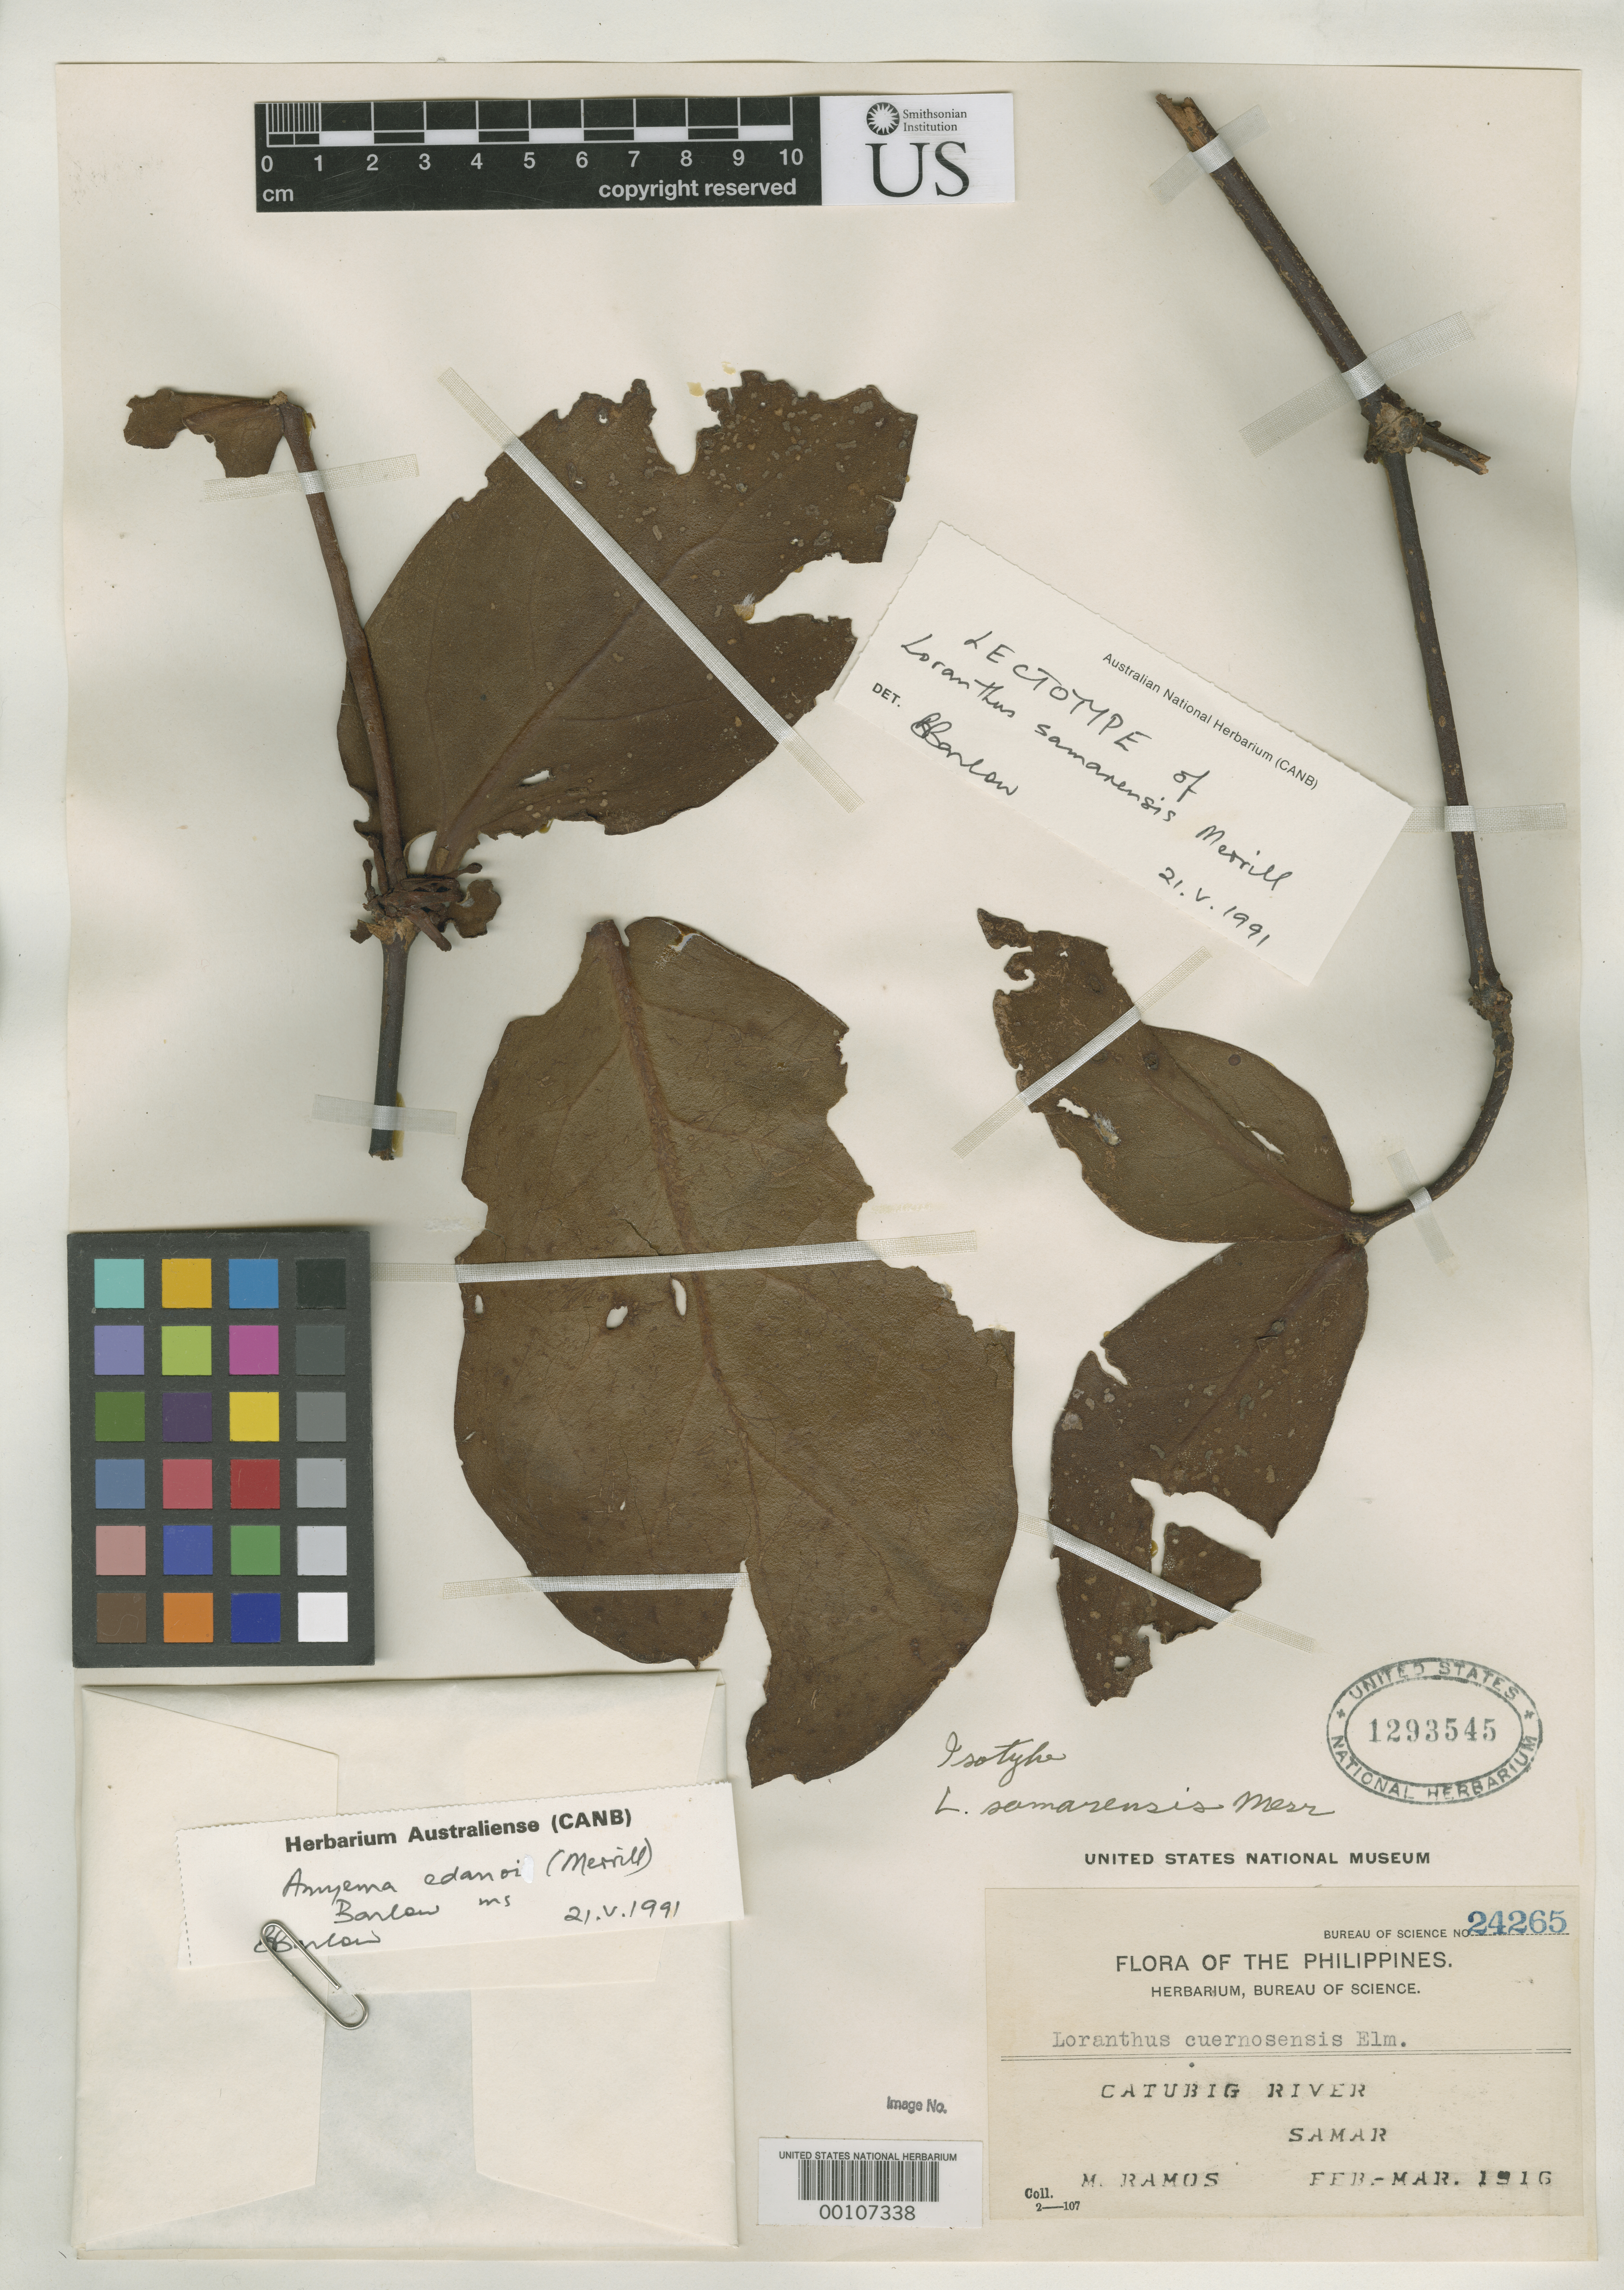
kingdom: Plantae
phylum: Tracheophyta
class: Magnoliopsida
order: Santalales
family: Loranthaceae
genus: Loranthus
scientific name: Loranthus samarensis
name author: Merr.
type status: Isotype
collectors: M. Ramos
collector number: Bur. Sci. 24265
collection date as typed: Feb 1916 to -- Mar 1916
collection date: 1916-02/1916-03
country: Philippines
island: Samar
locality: Catubig River.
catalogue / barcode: US 1293545